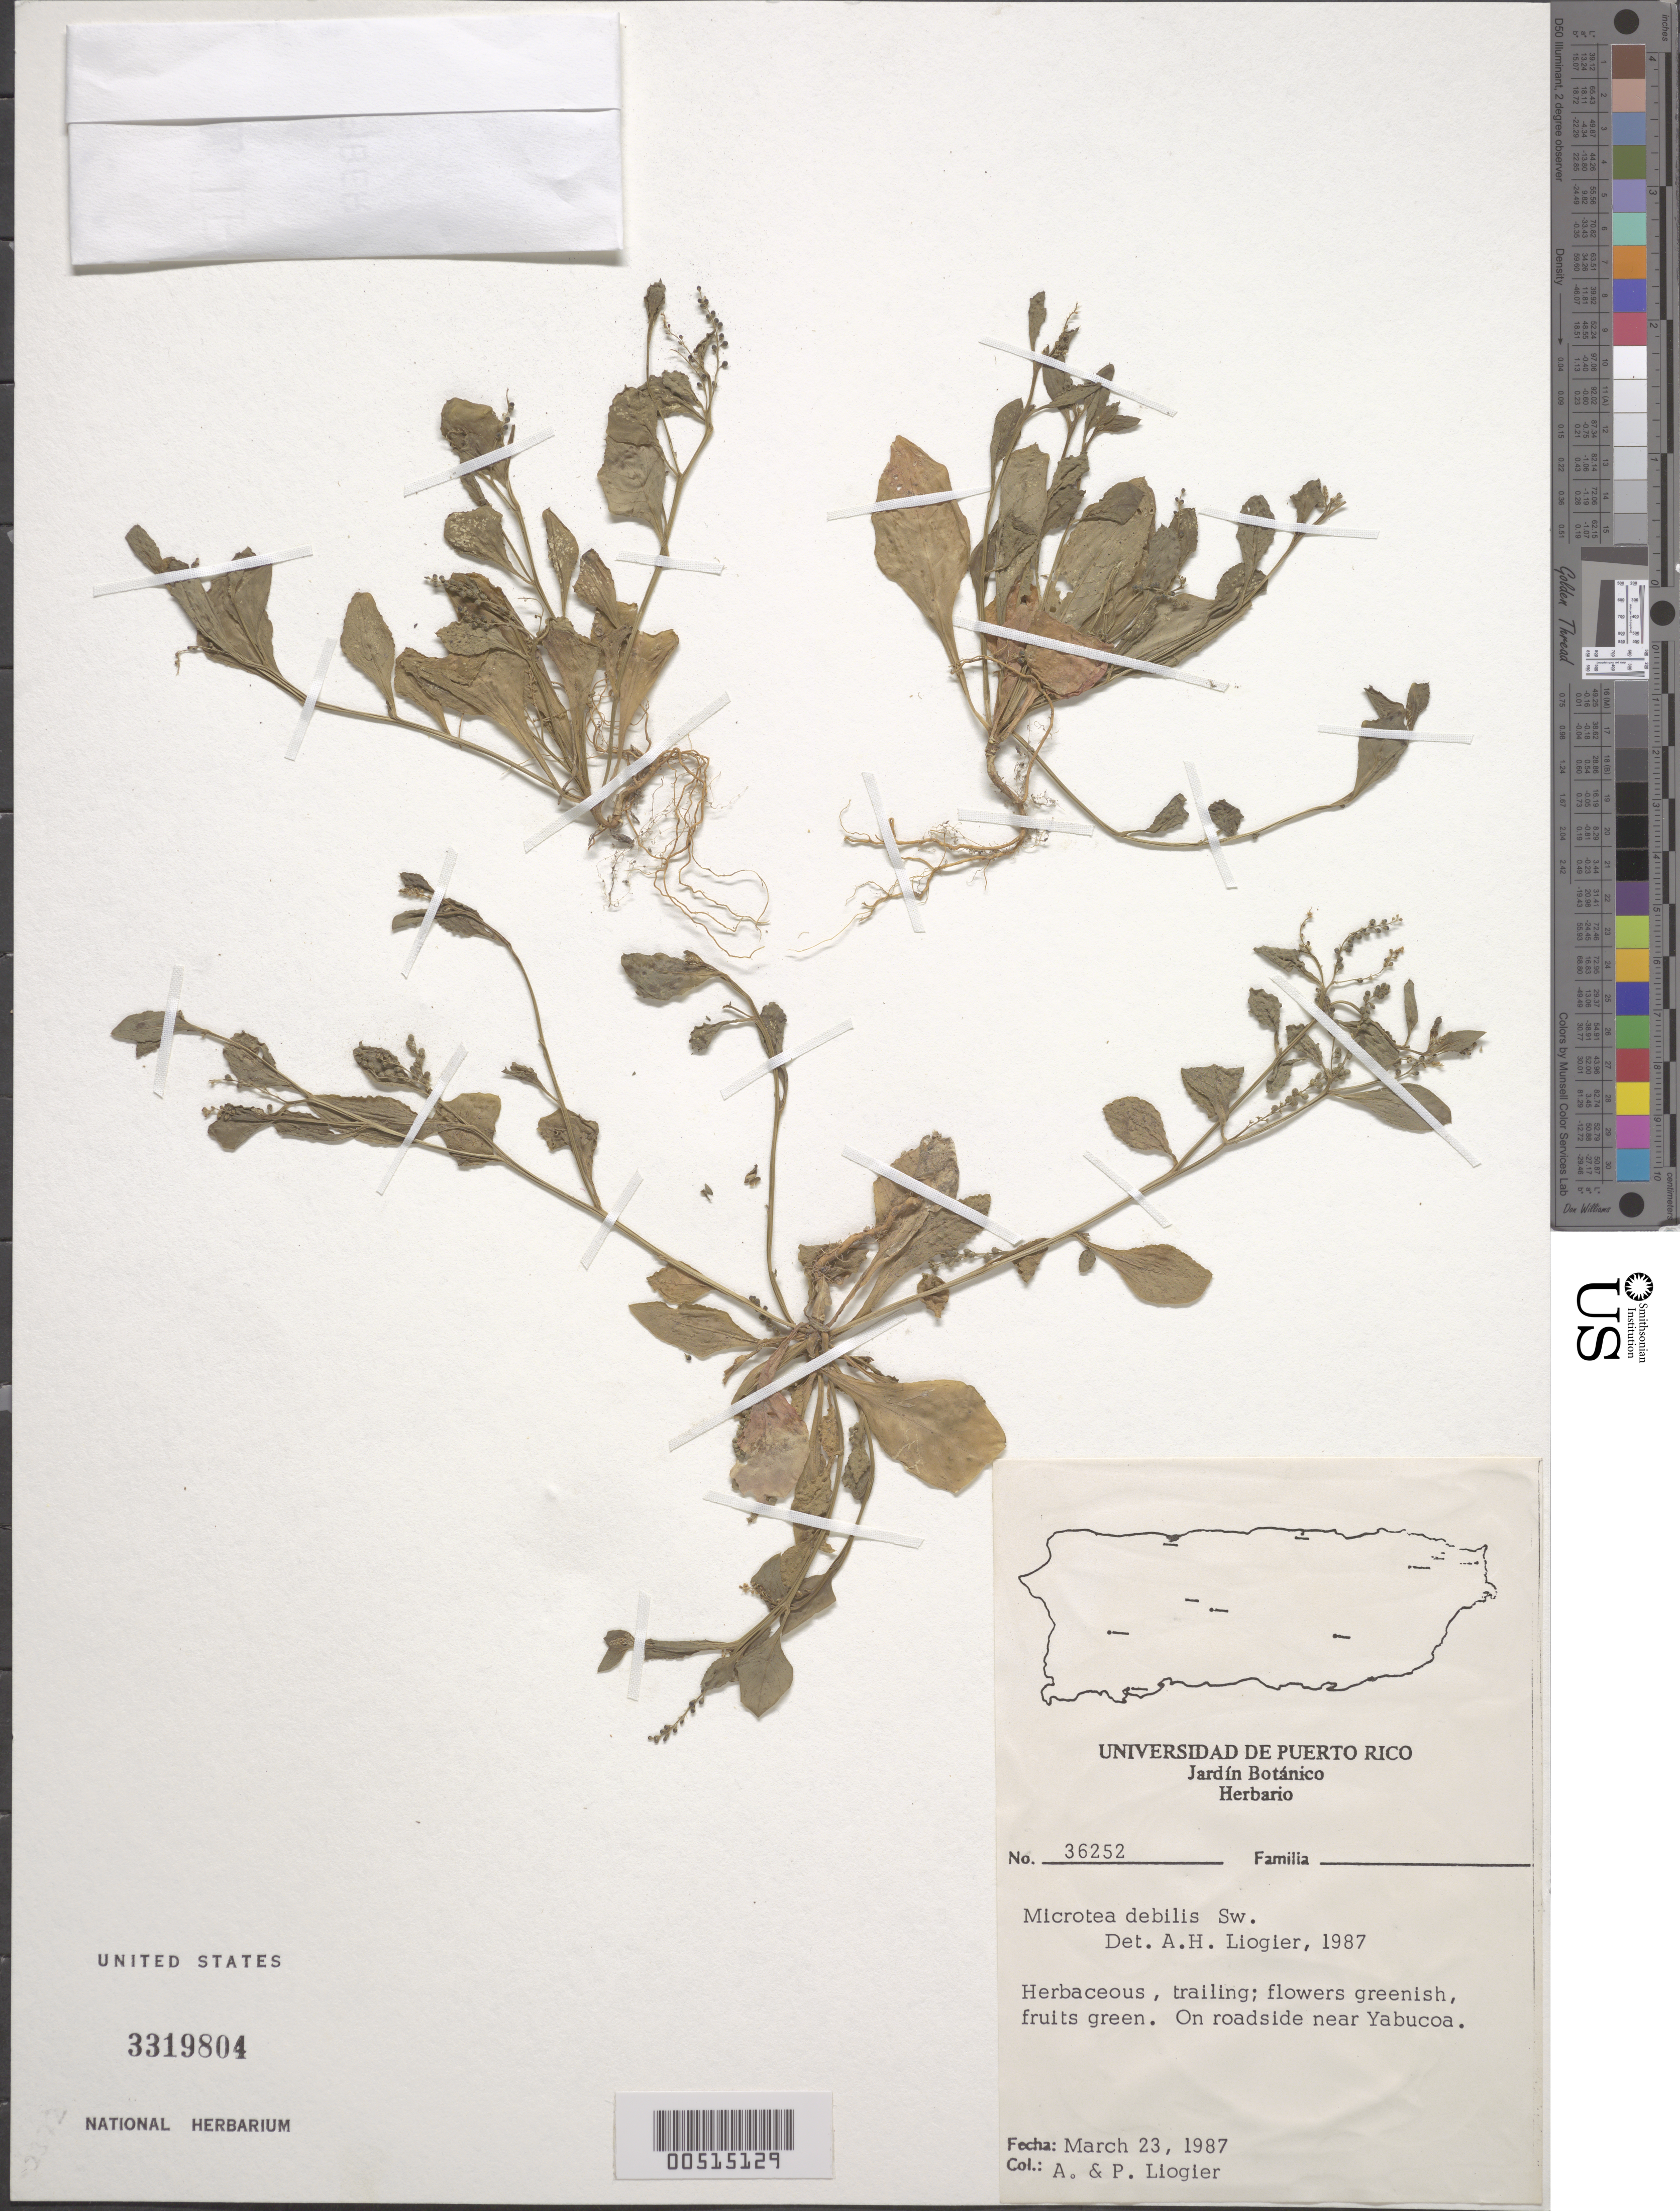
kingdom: Plantae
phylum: Tracheophyta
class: Magnoliopsida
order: Caryophyllales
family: Microteaceae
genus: Microtea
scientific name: Microtea debilis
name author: Sw.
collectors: A. H. Liogier & M. P. Liogier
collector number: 36252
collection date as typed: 23 Mar 1987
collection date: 1987-03-23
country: Puerto Rico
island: Greater Antilles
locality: Near Yabucoa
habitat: On roadside.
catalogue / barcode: US 3319804